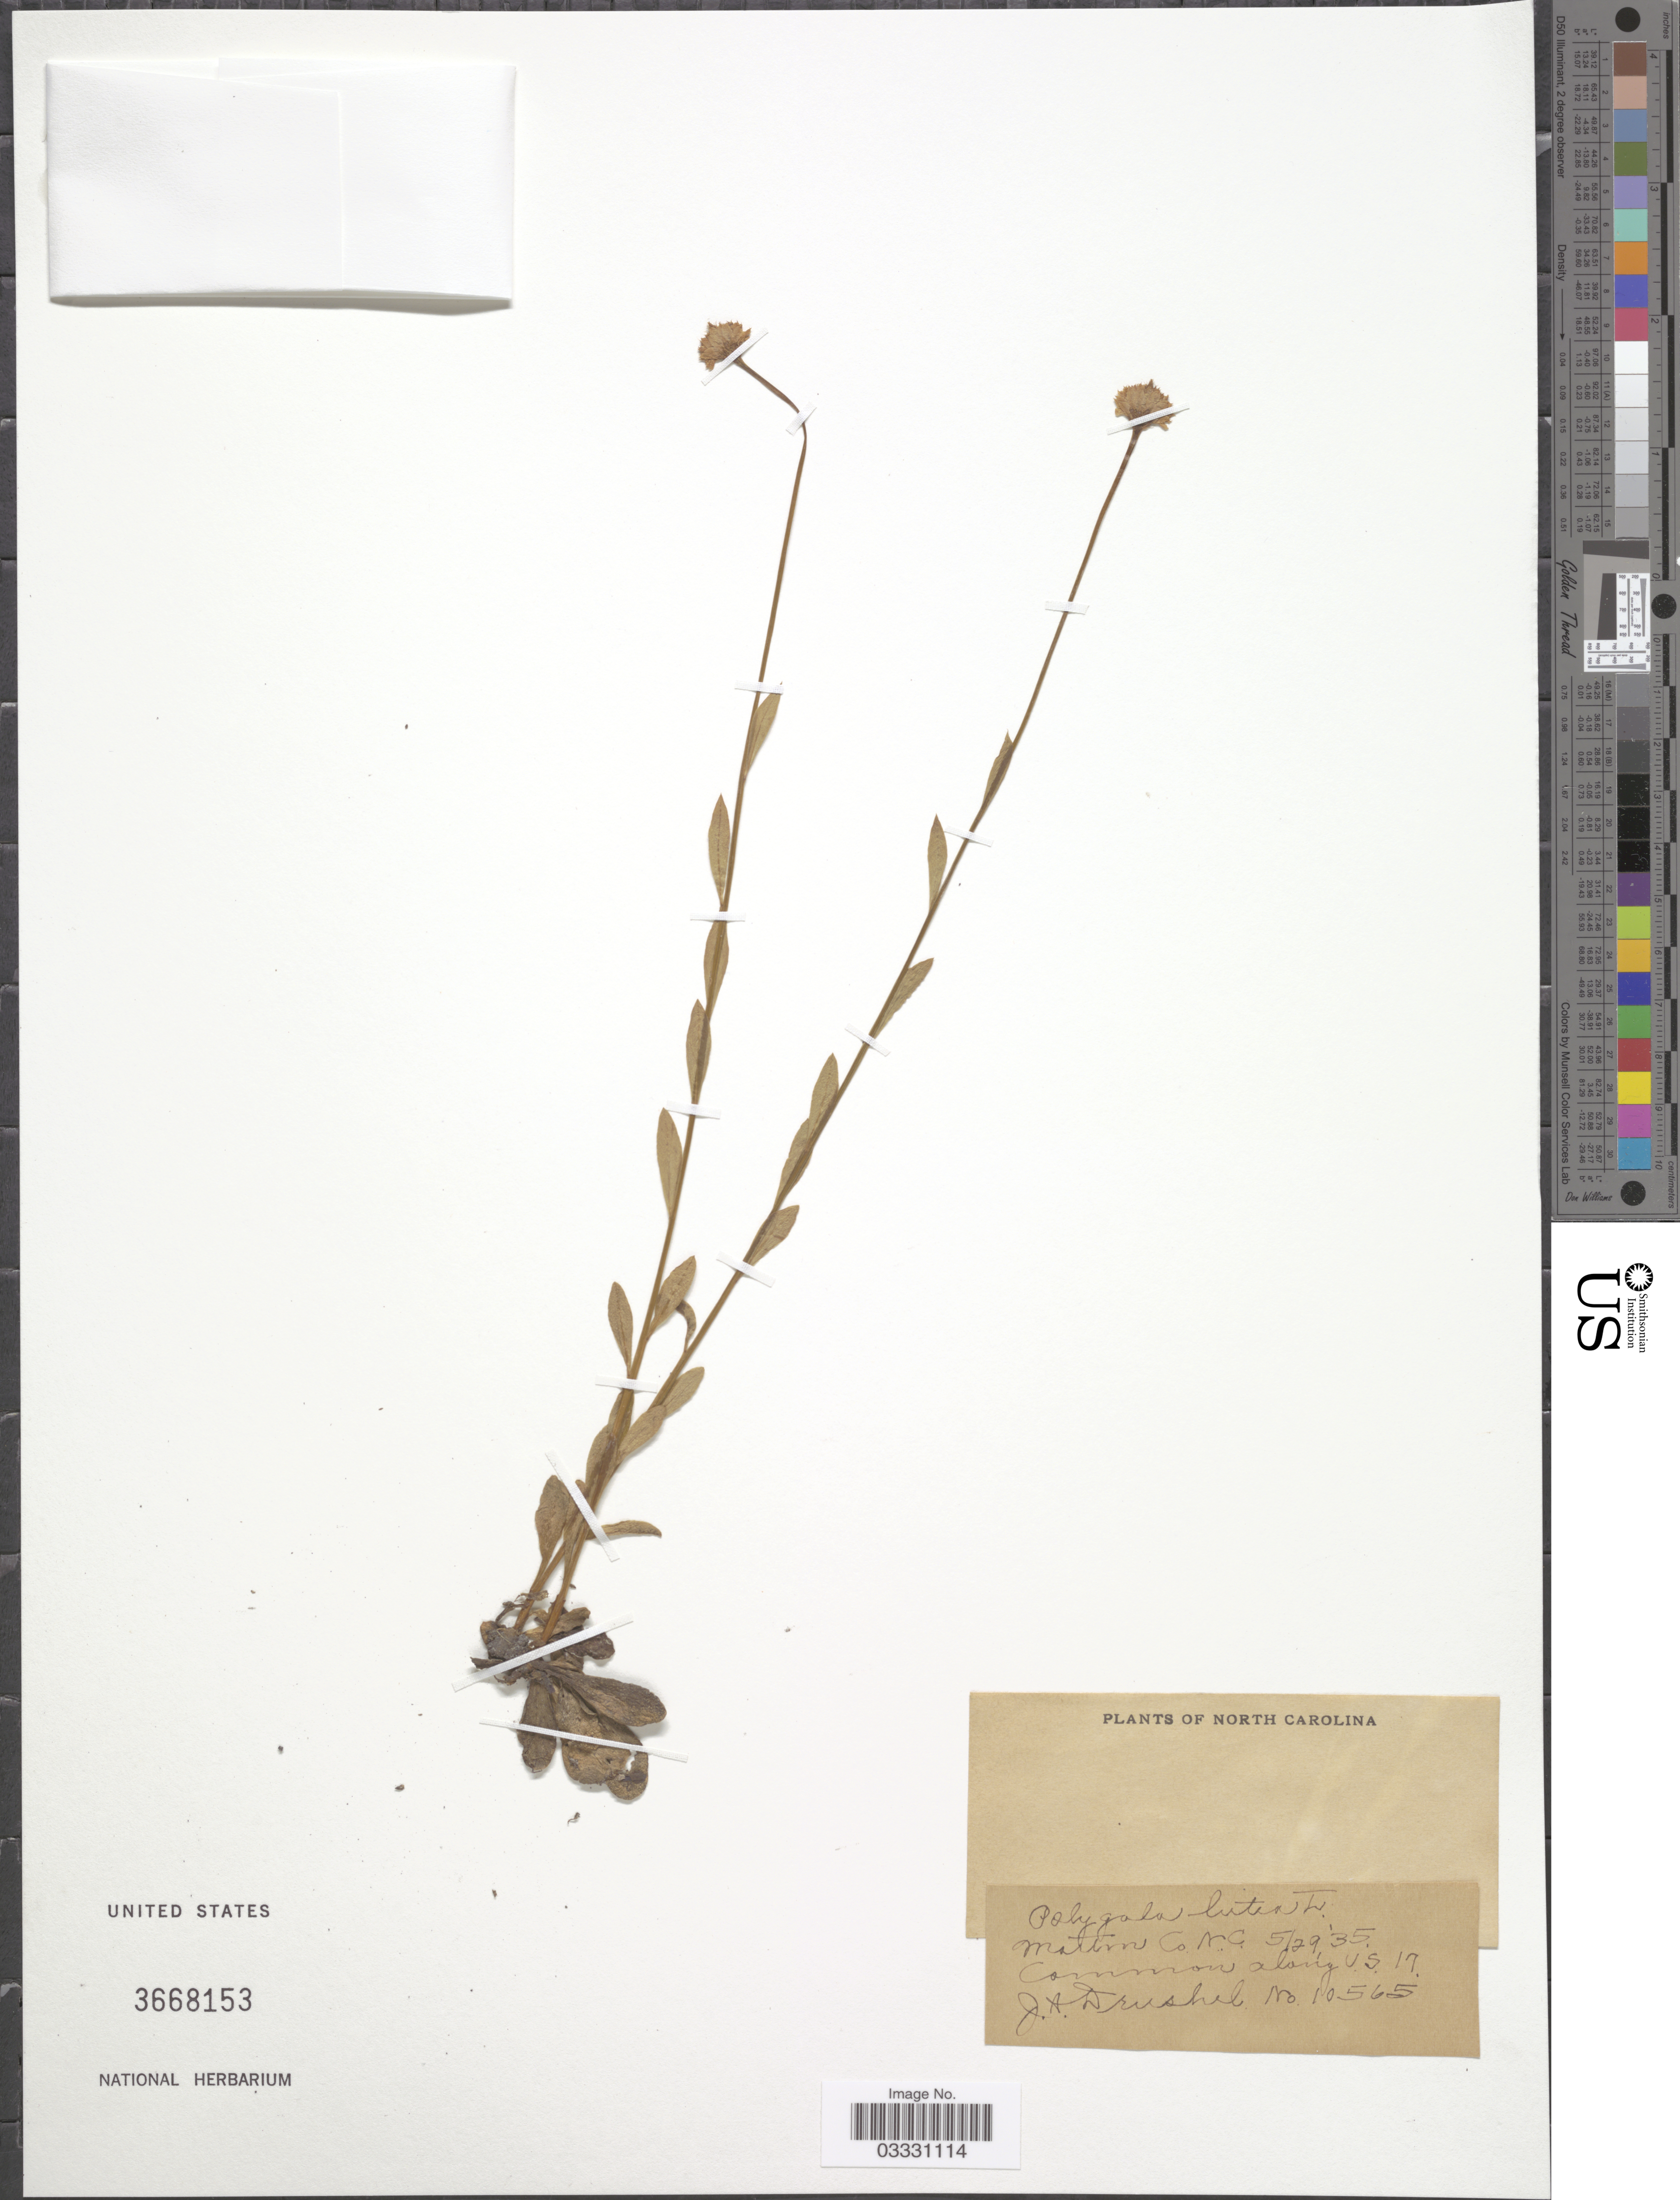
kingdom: Plantae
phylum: Tracheophyta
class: Magnoliopsida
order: Fabales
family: Polygalaceae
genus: Polygala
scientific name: Polygala lutea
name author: L.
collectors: J. A. Drushel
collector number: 10565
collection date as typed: Transcribed d/m/y: 29/5/35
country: United States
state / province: North Carolina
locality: Martin Co. Common along U.S. 17.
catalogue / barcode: US 3668153